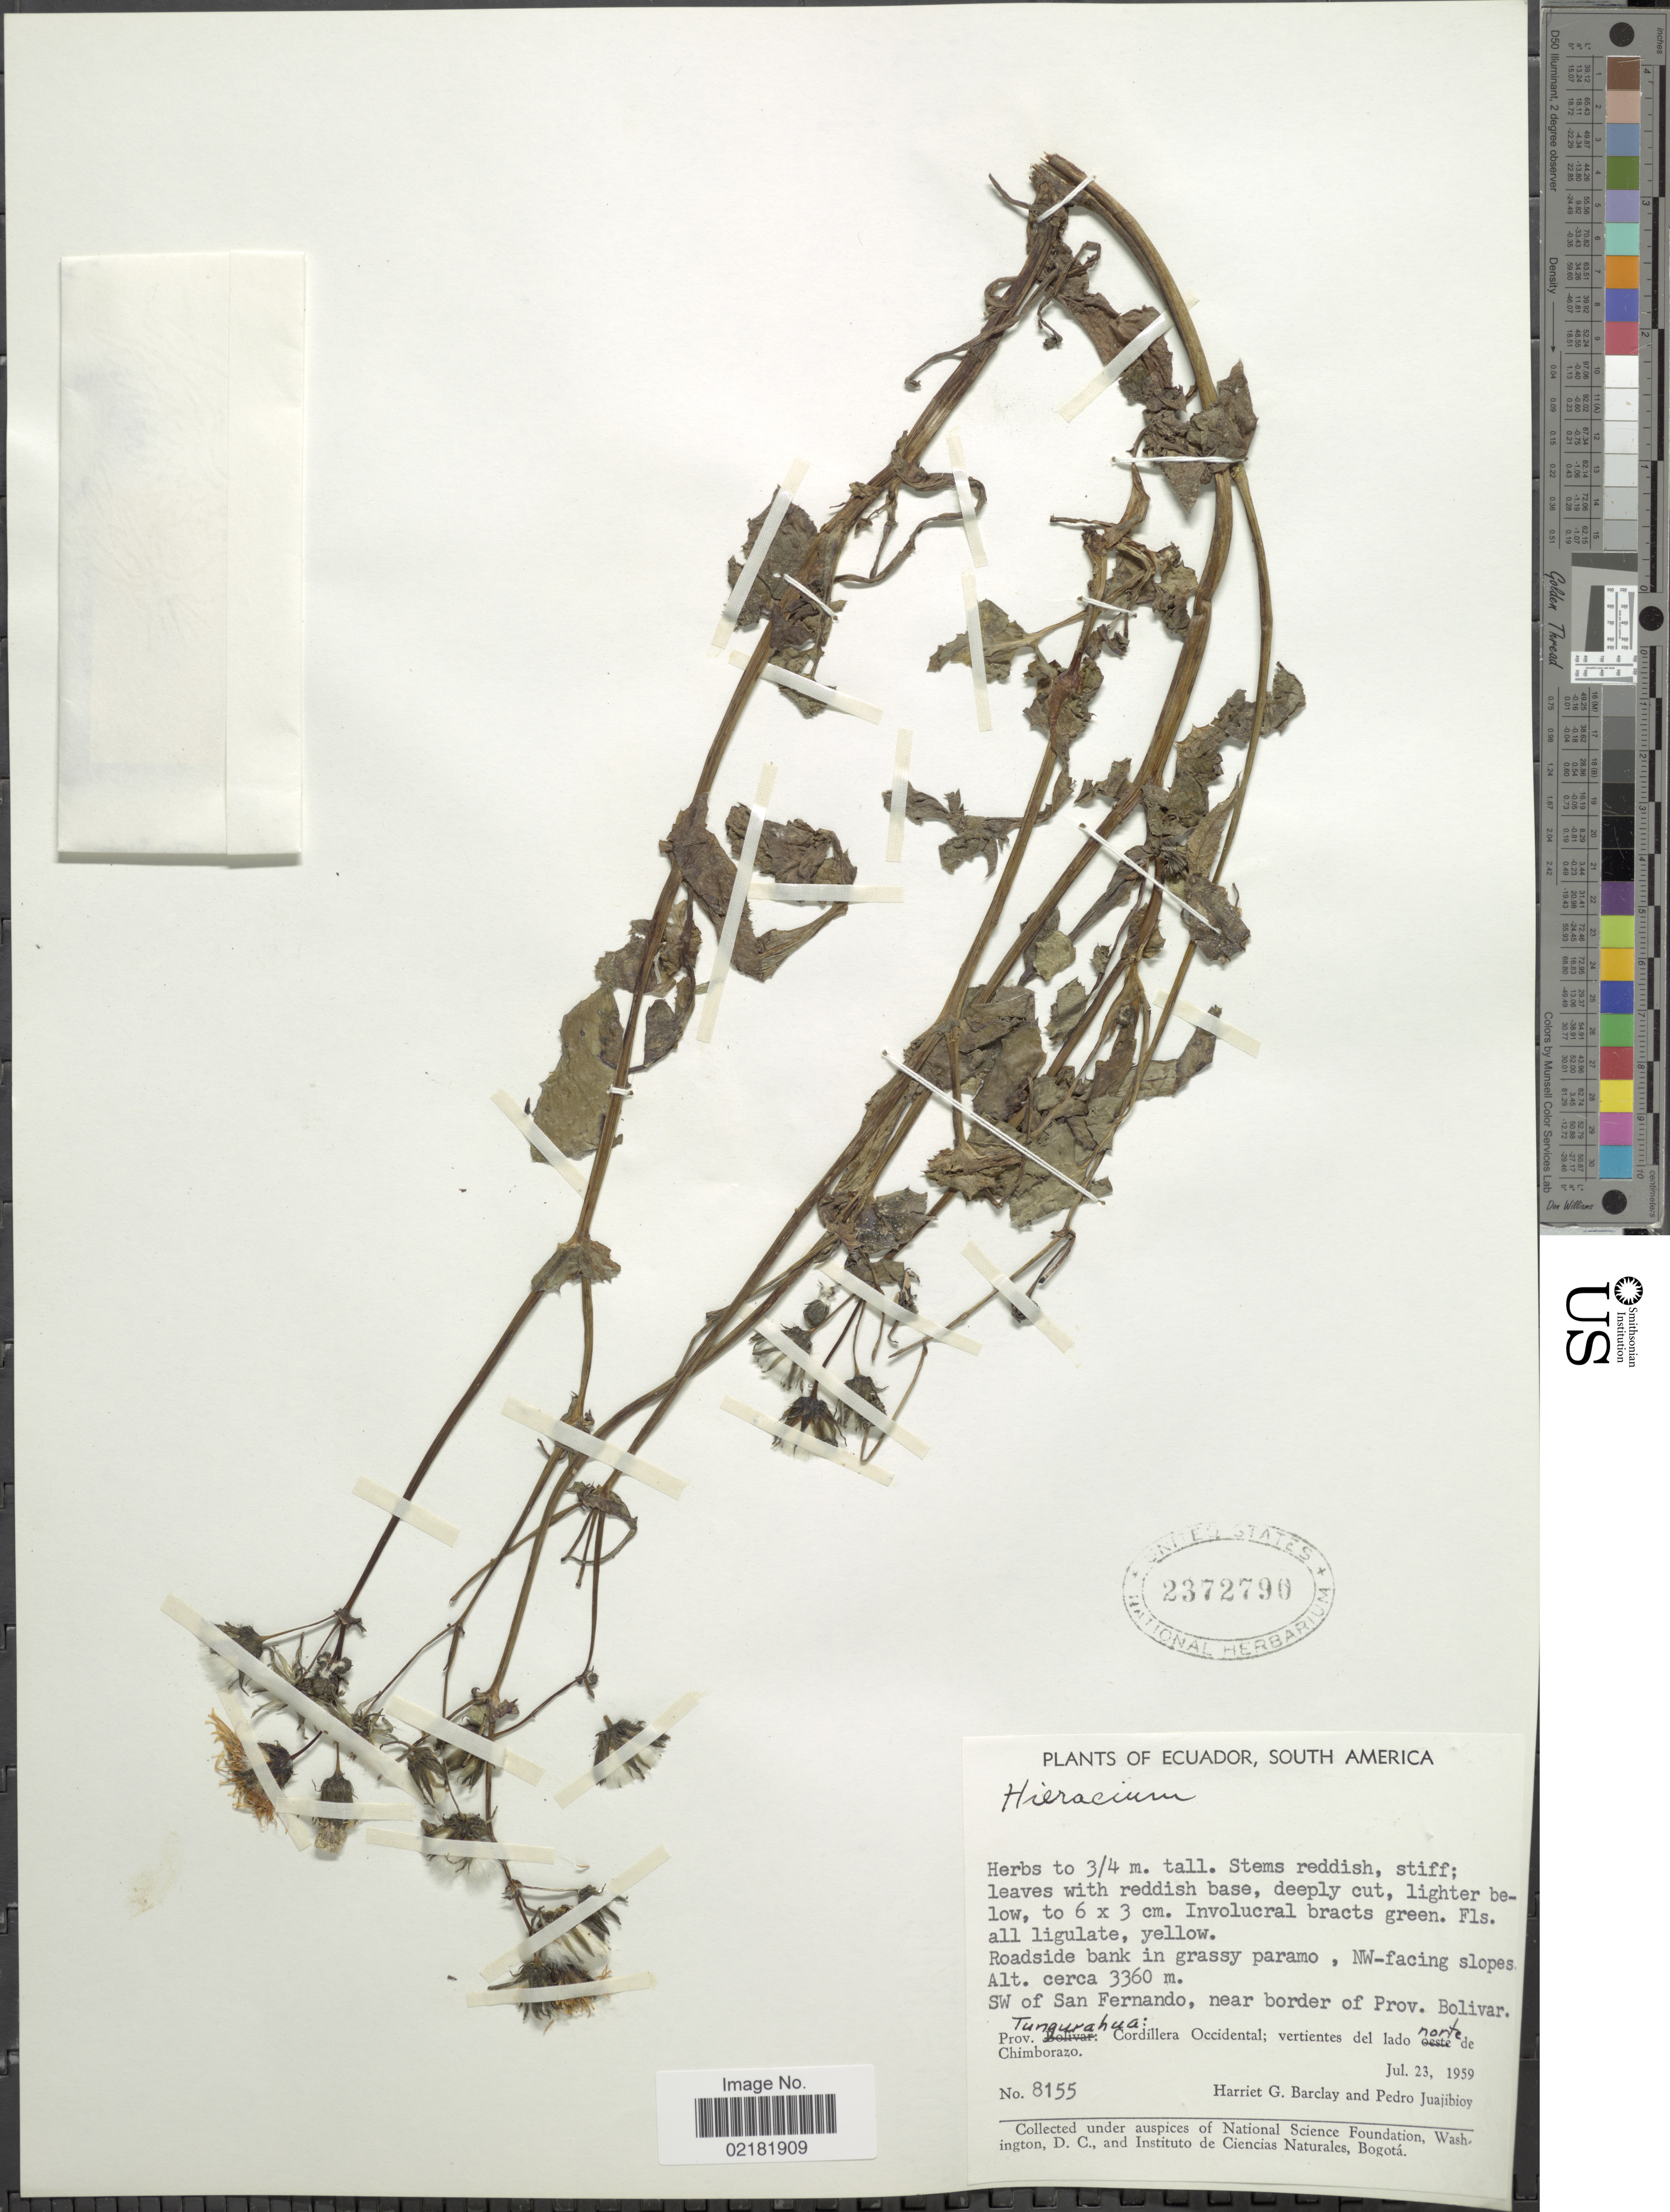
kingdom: Plantae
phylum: Tracheophyta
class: Magnoliopsida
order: Asterales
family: Asteraceae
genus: Hieracium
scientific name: Hieracium repandulare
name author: Druce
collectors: H. G. Barclay & P. Juajibioy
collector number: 8155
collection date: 1959-07-23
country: Ecuador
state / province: Tungurahua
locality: Roadside bank in grassy paramo, NW-facing slopes, SW of San Fernando, near border of Prov. Bolivar, Cordillera Occidental; vertientes del lado norte de Chimborazo.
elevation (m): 3360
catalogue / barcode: US 2372790